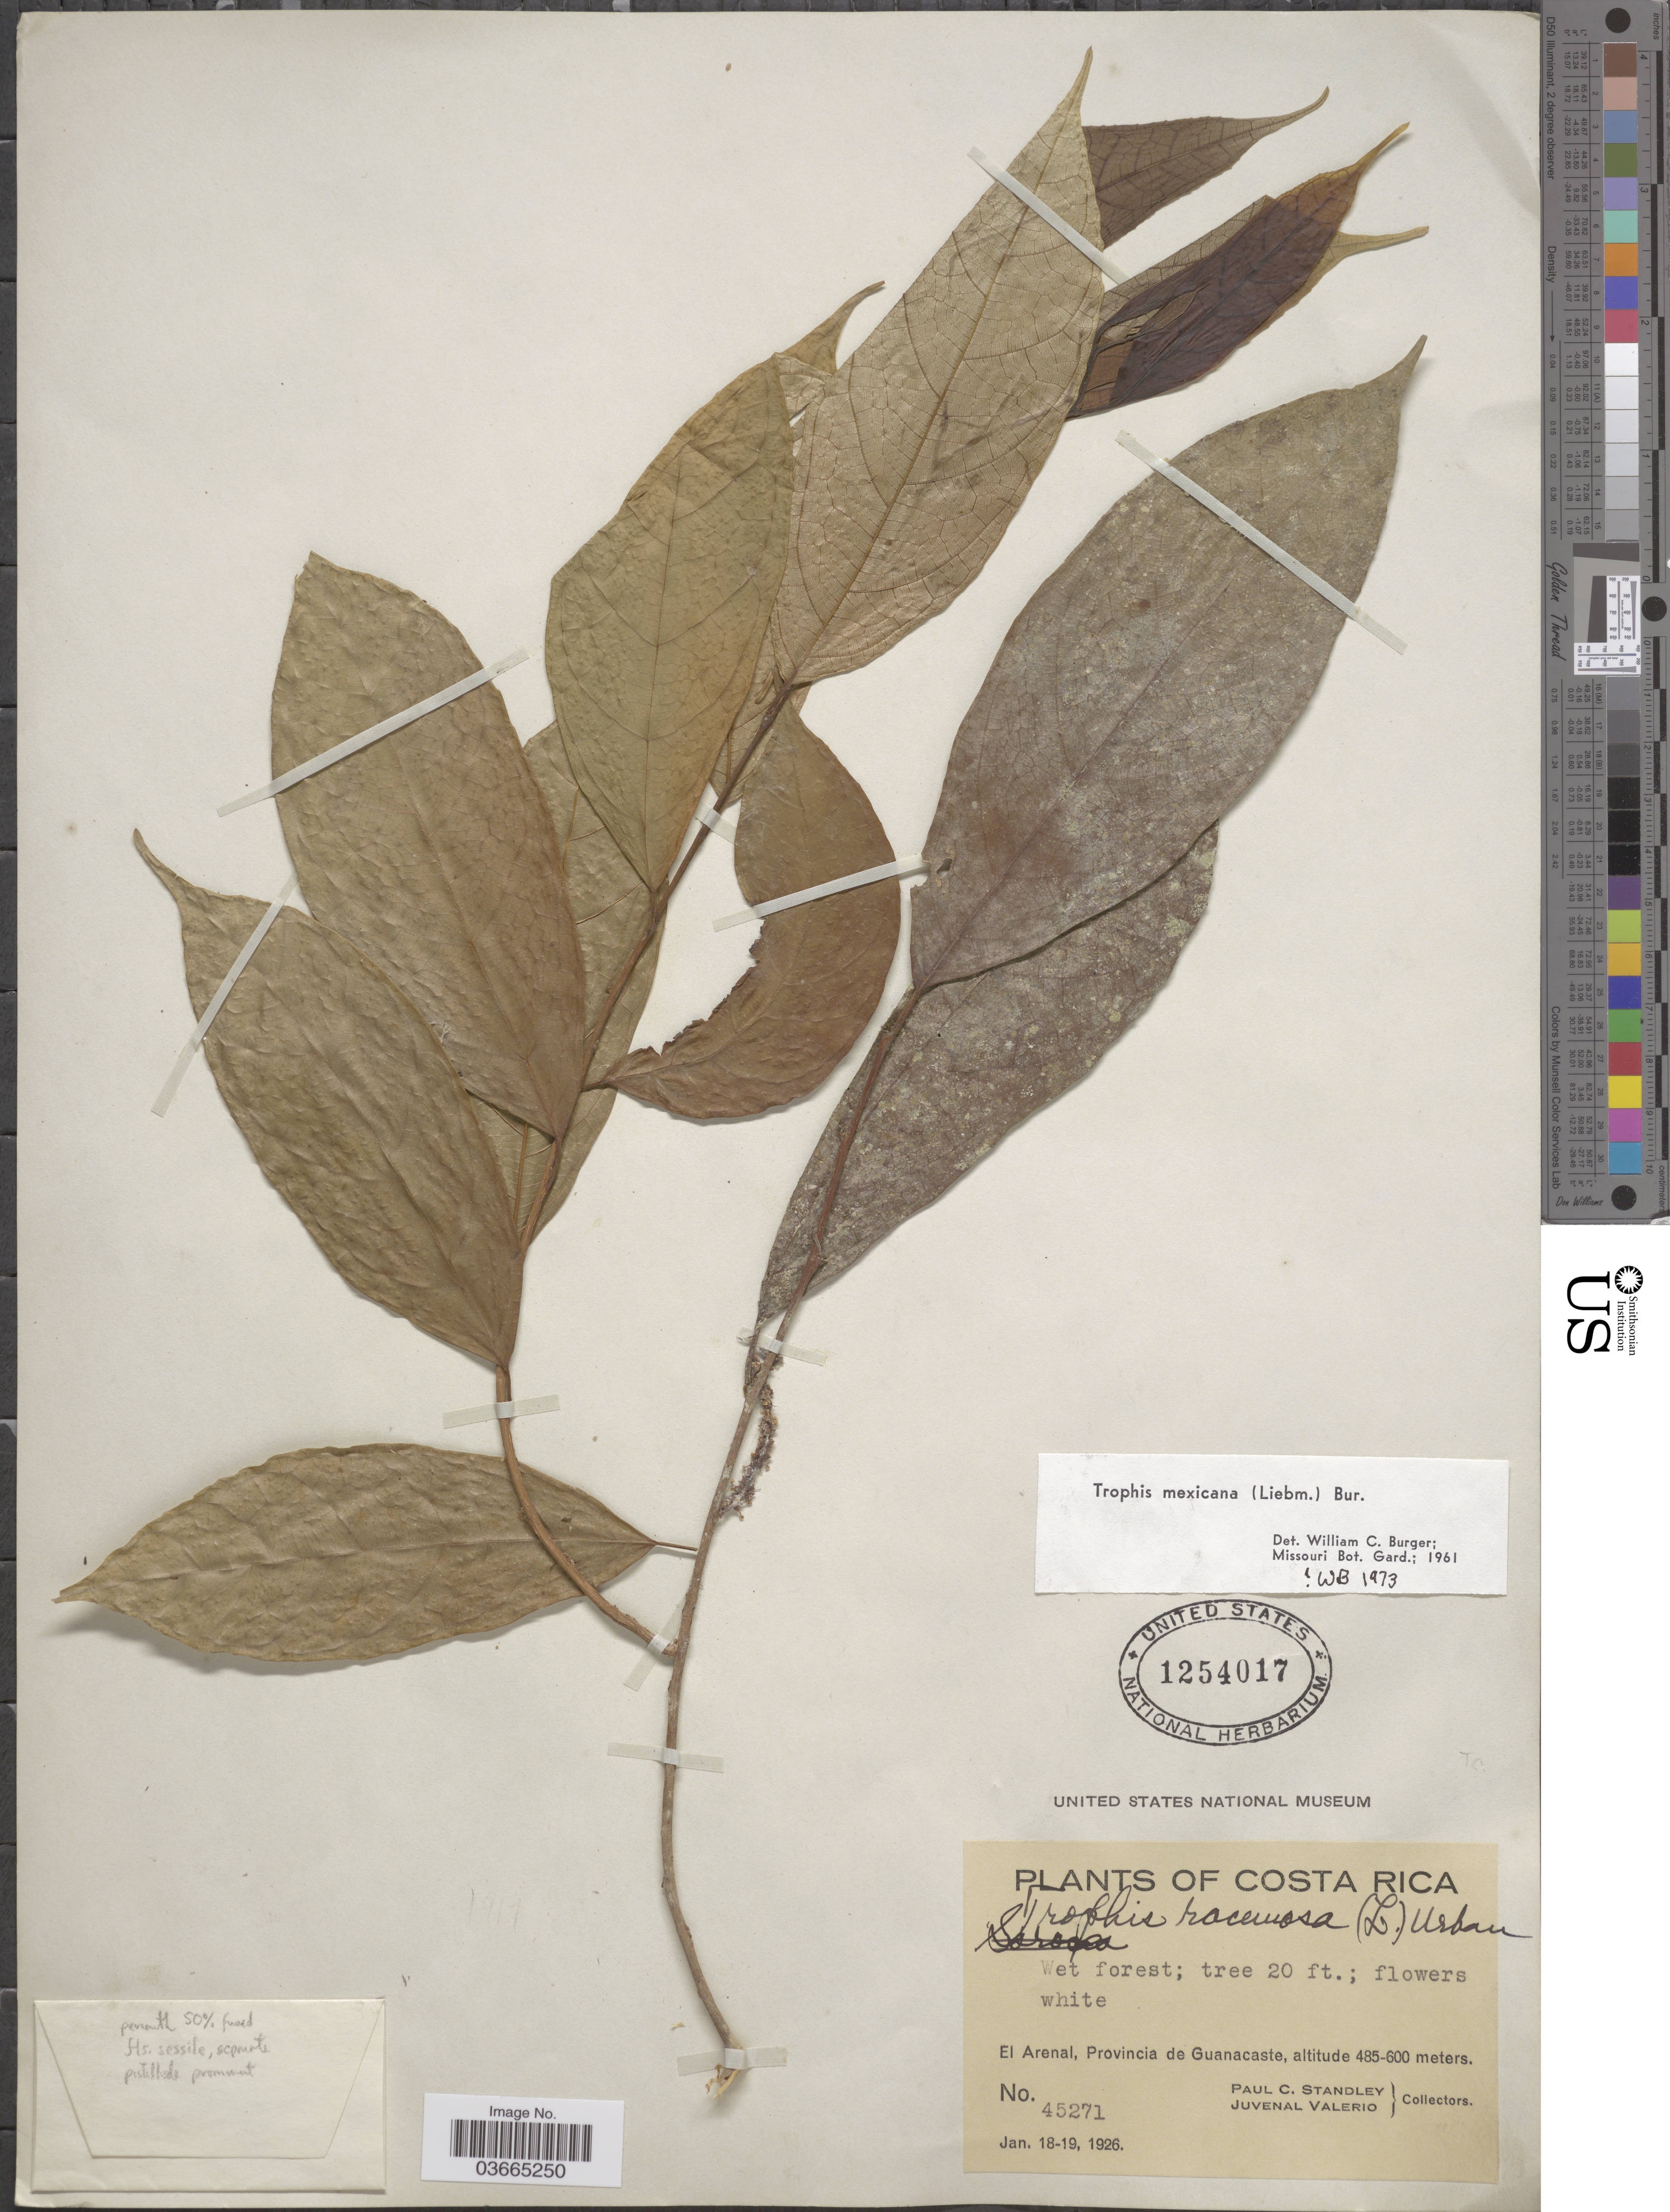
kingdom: Plantae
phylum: Tracheophyta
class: Magnoliopsida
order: Rosales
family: Moraceae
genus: Trophis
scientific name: Trophis mexicana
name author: (Liebm.) Bureau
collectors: P. C. Standley & J. Valerio R.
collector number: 45271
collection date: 1926-01-18/1926-01-19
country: Costa Rica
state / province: Guanacaste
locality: El Arenal.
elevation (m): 485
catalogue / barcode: US 1254017